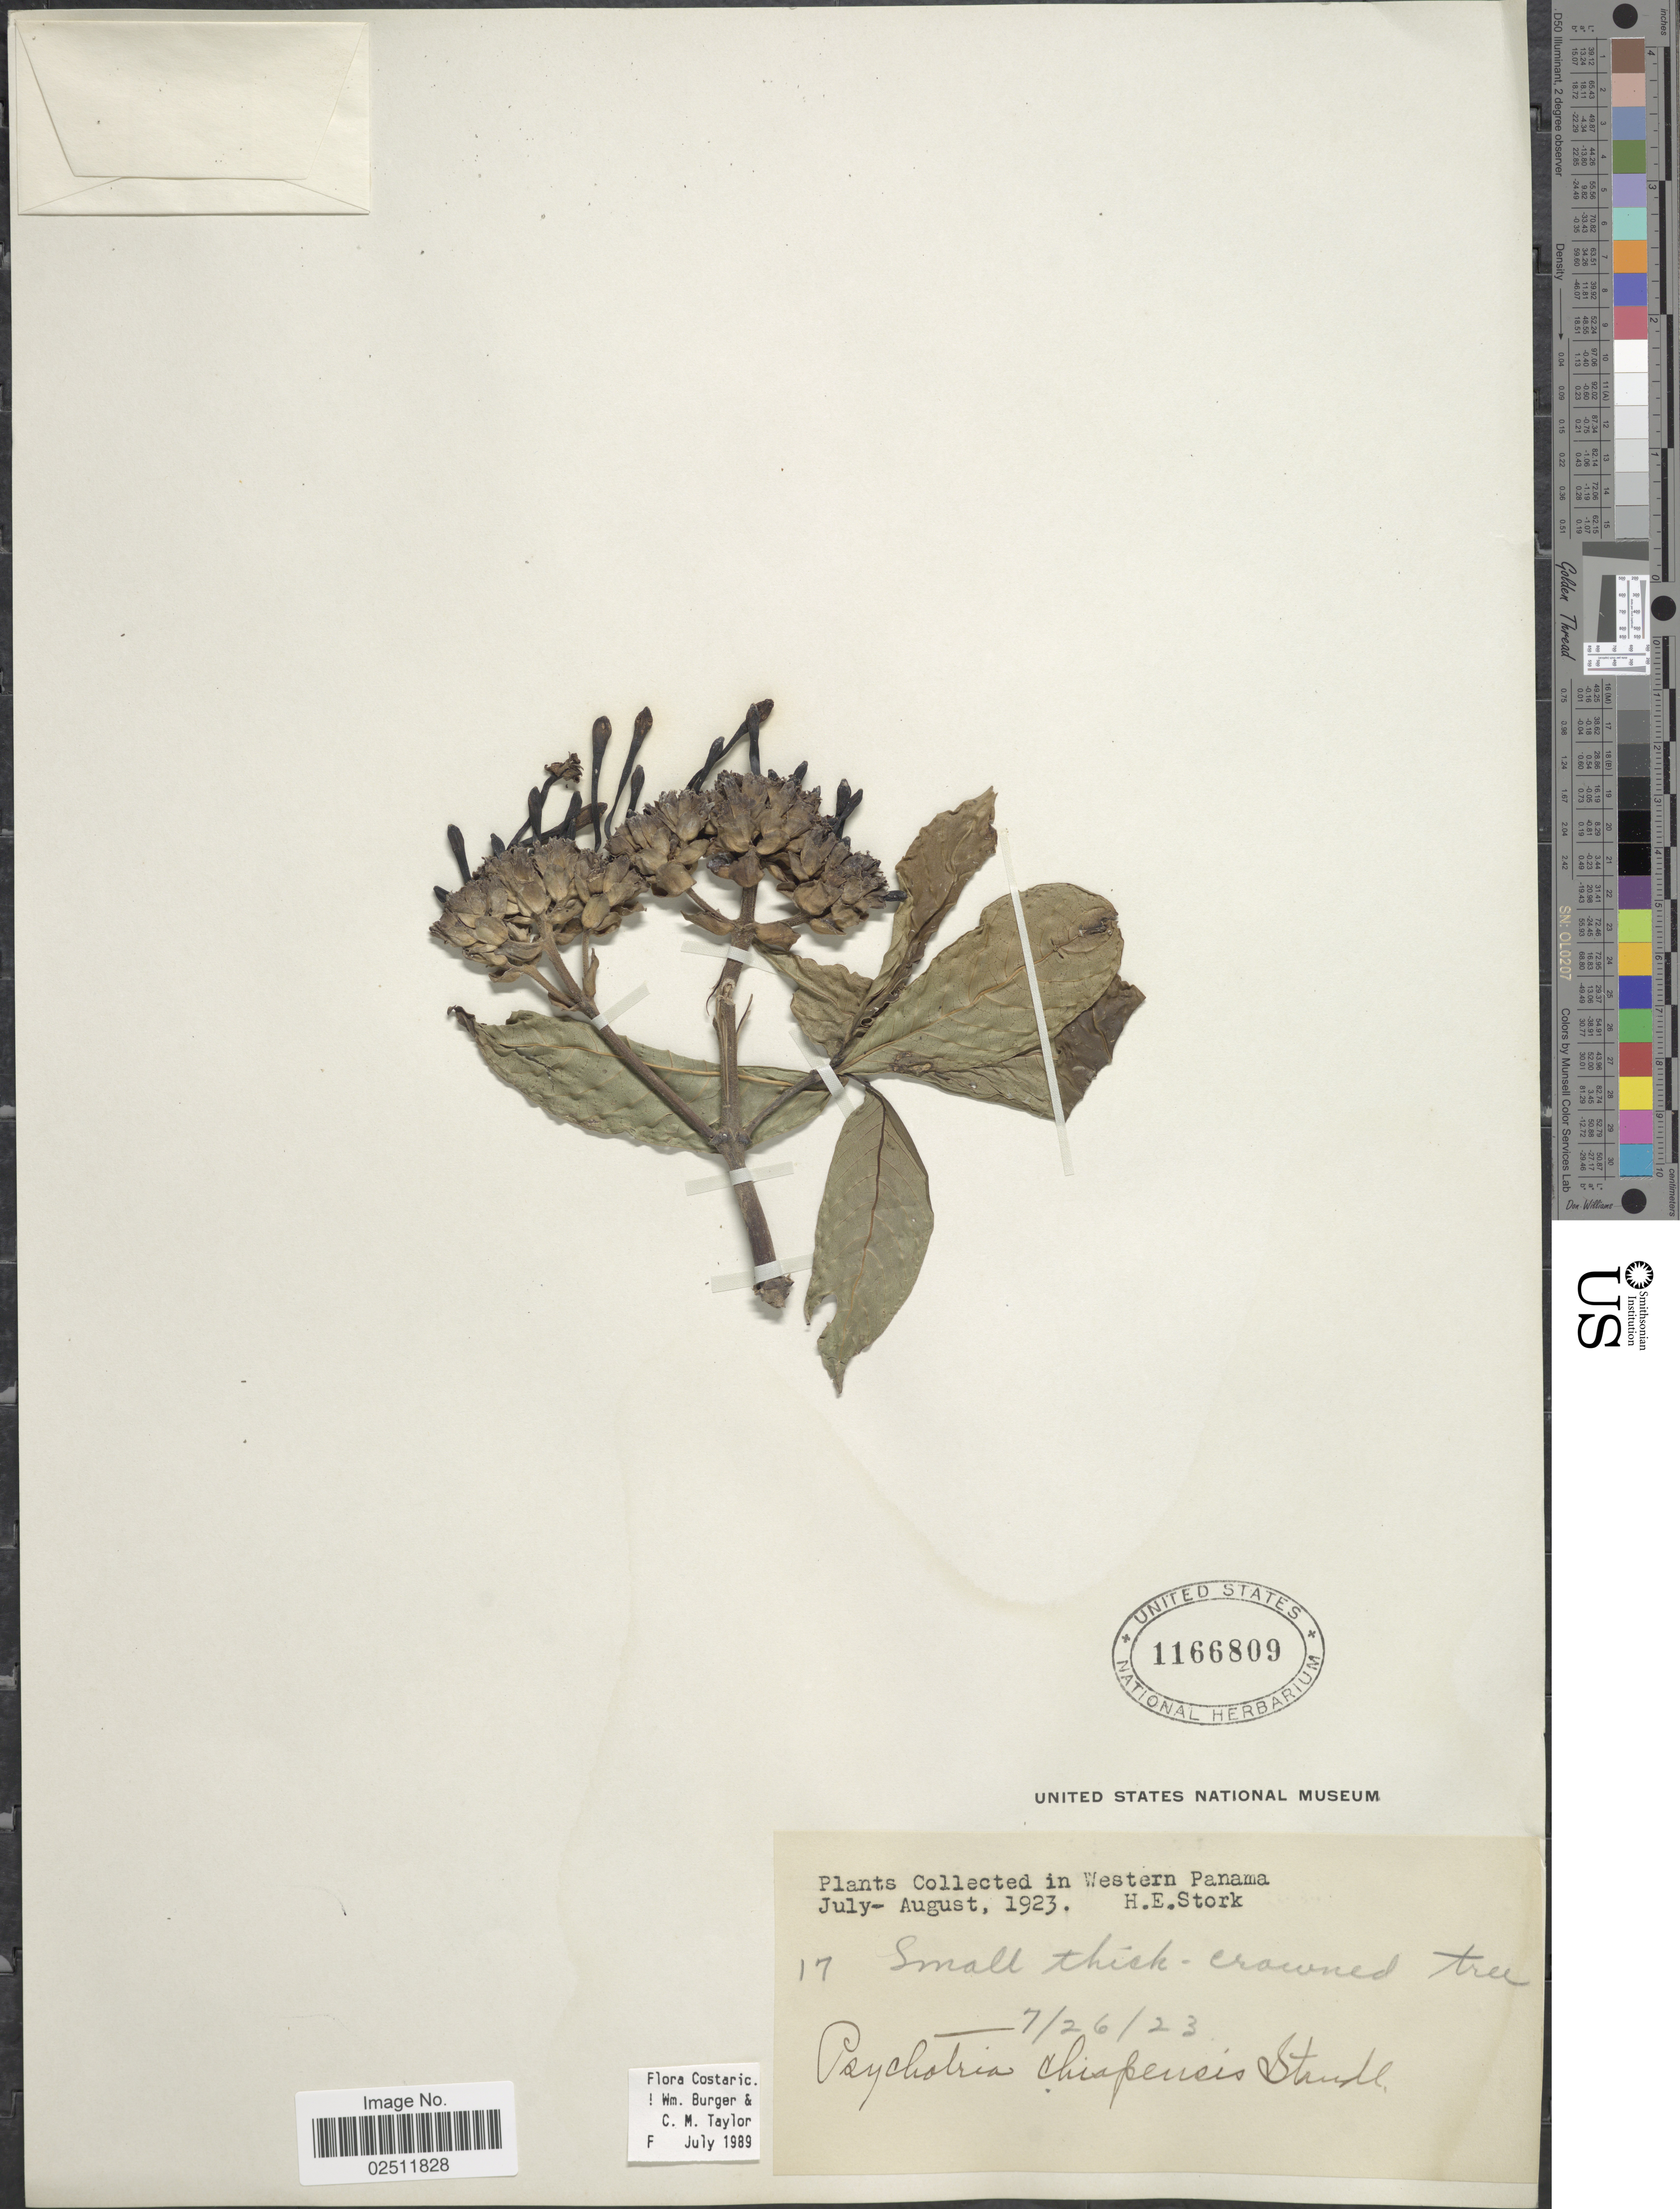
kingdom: Plantae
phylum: Tracheophyta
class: Magnoliopsida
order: Gentianales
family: Rubiaceae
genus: Psychotria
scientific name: Psychotria chiapensis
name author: Standl.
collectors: H. E. Stork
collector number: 17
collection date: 1923-07-26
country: Panama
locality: Western Panama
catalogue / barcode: US 1166809